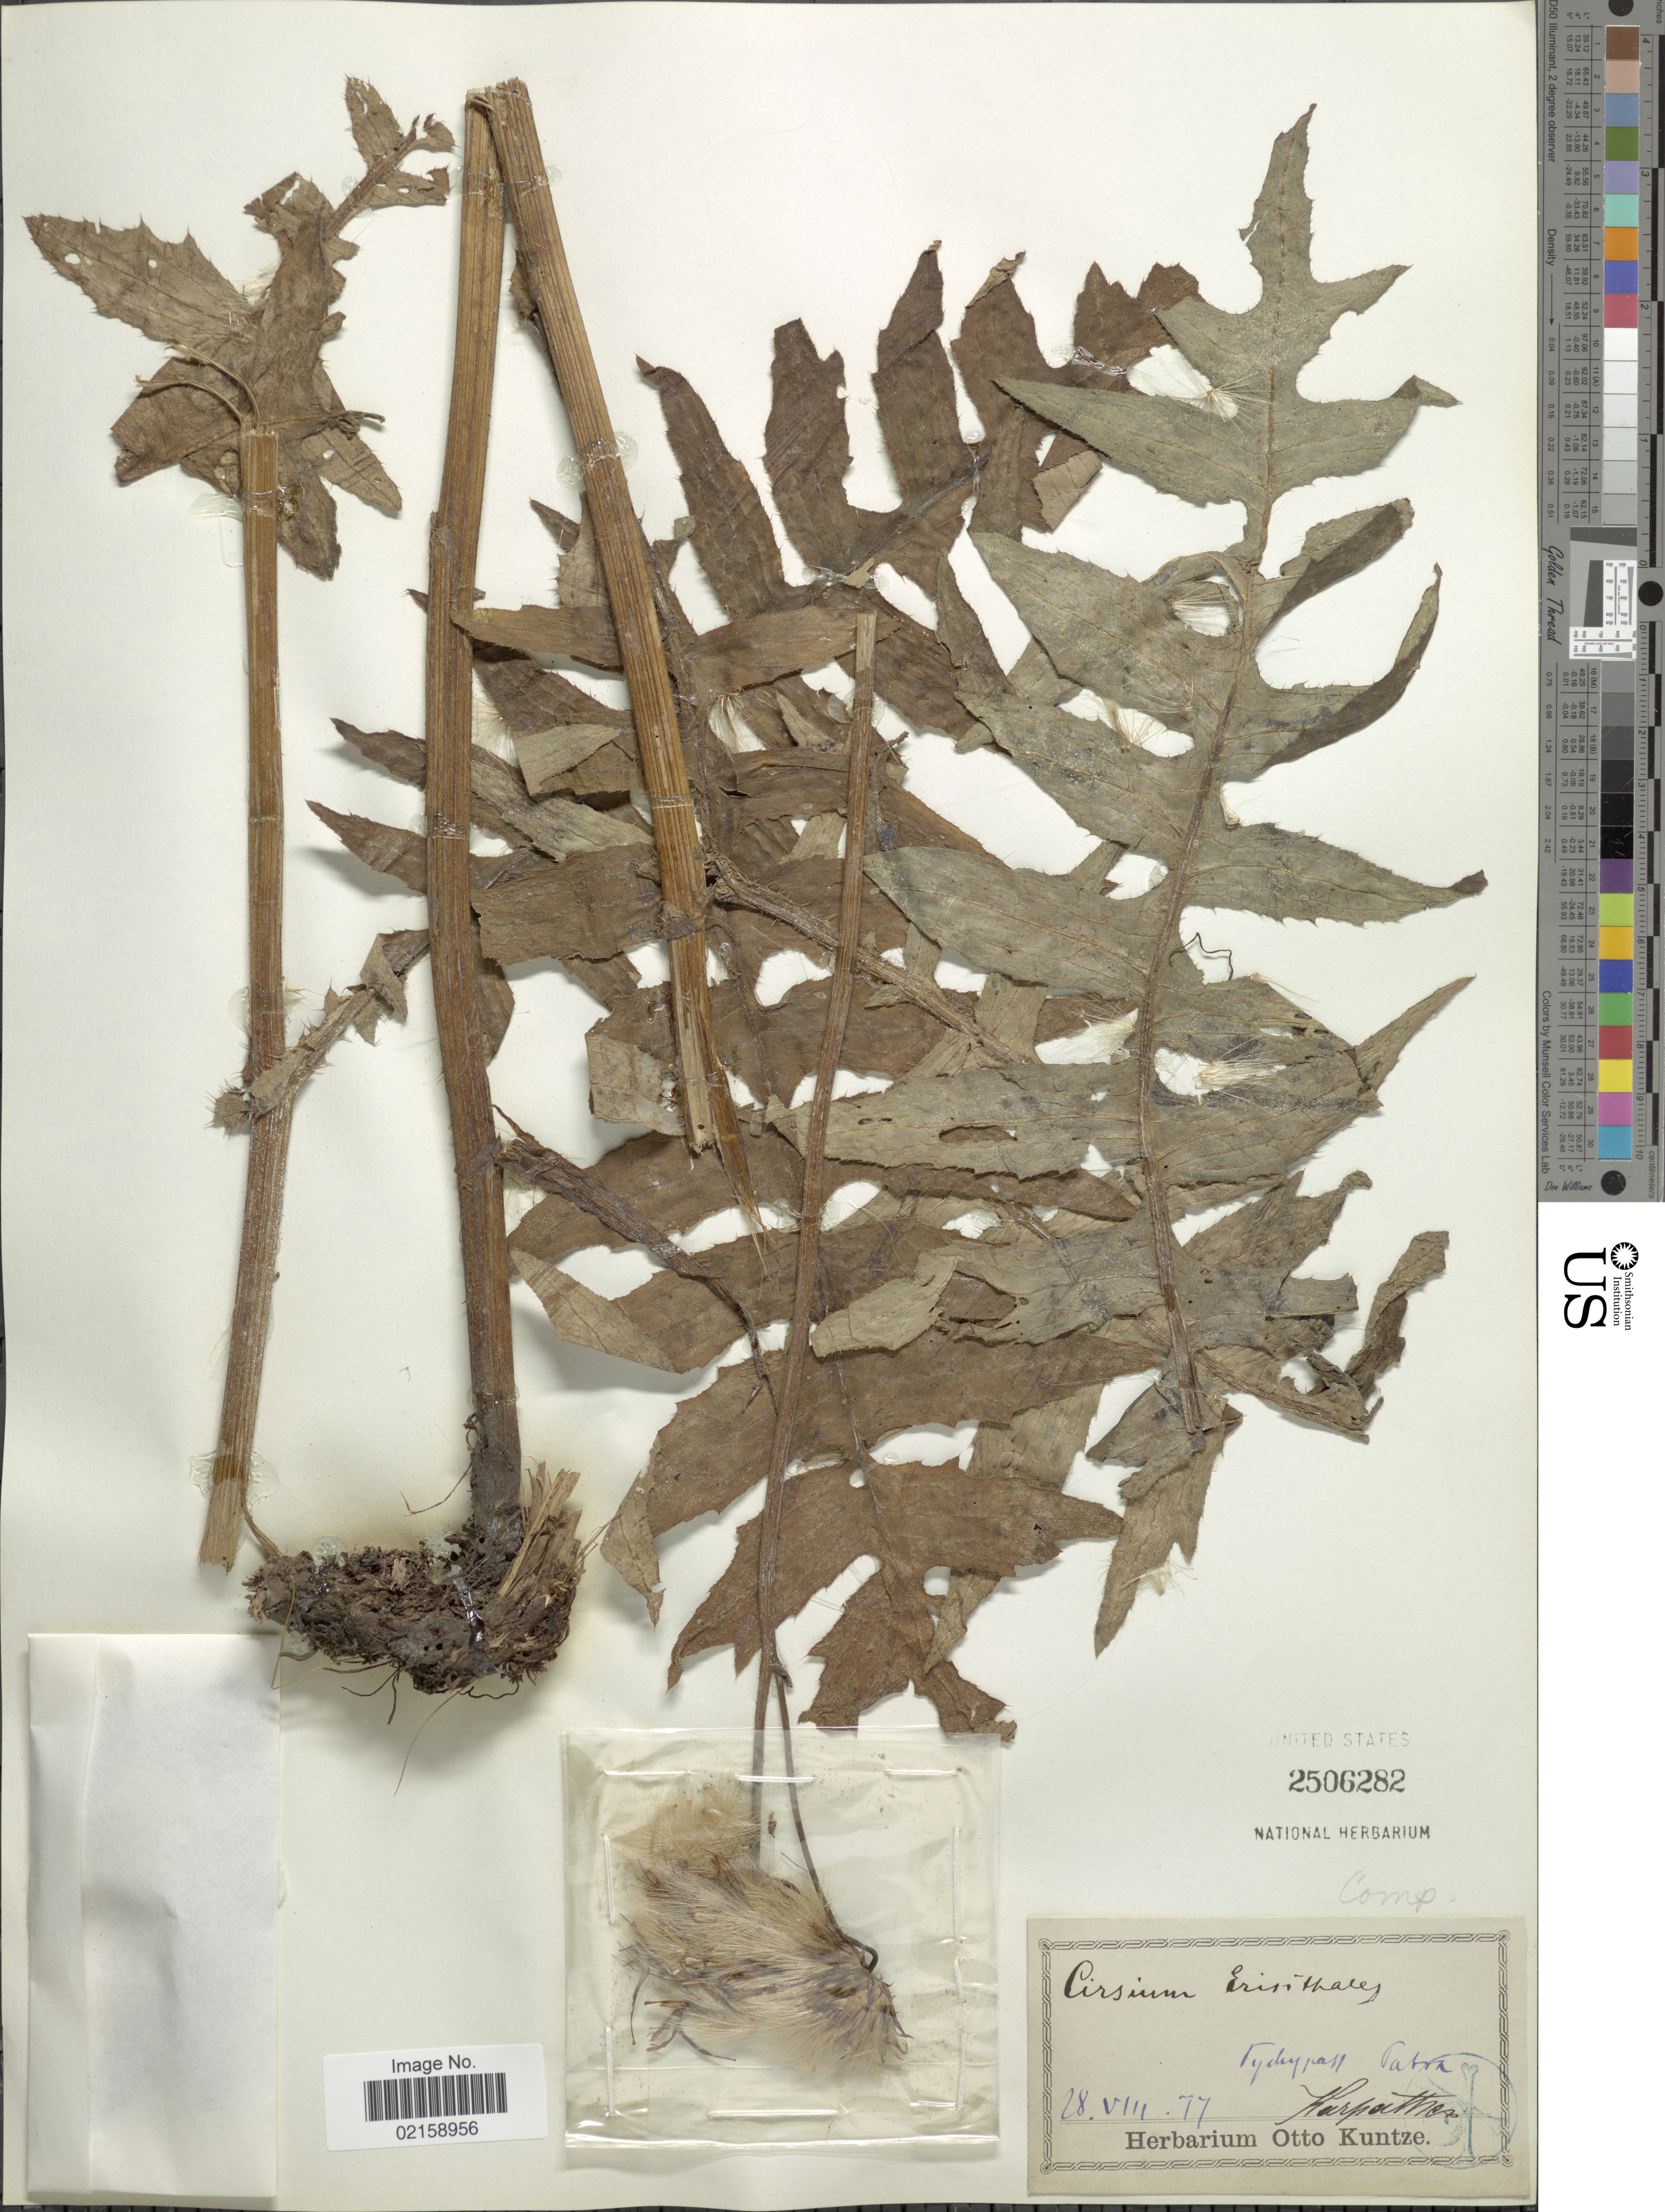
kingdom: Plantae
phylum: Tracheophyta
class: Magnoliopsida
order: Asterales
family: Asteraceae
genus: Cirsium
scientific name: Cirsium erisithales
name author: (Jacq.) Scop.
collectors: ex herb. Otto Kuntze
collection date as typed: Transcribed d/m/y: 28/8/77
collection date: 1877-08-28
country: Poland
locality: Karpathen, Tychy pass Tatra.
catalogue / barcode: US 2506282